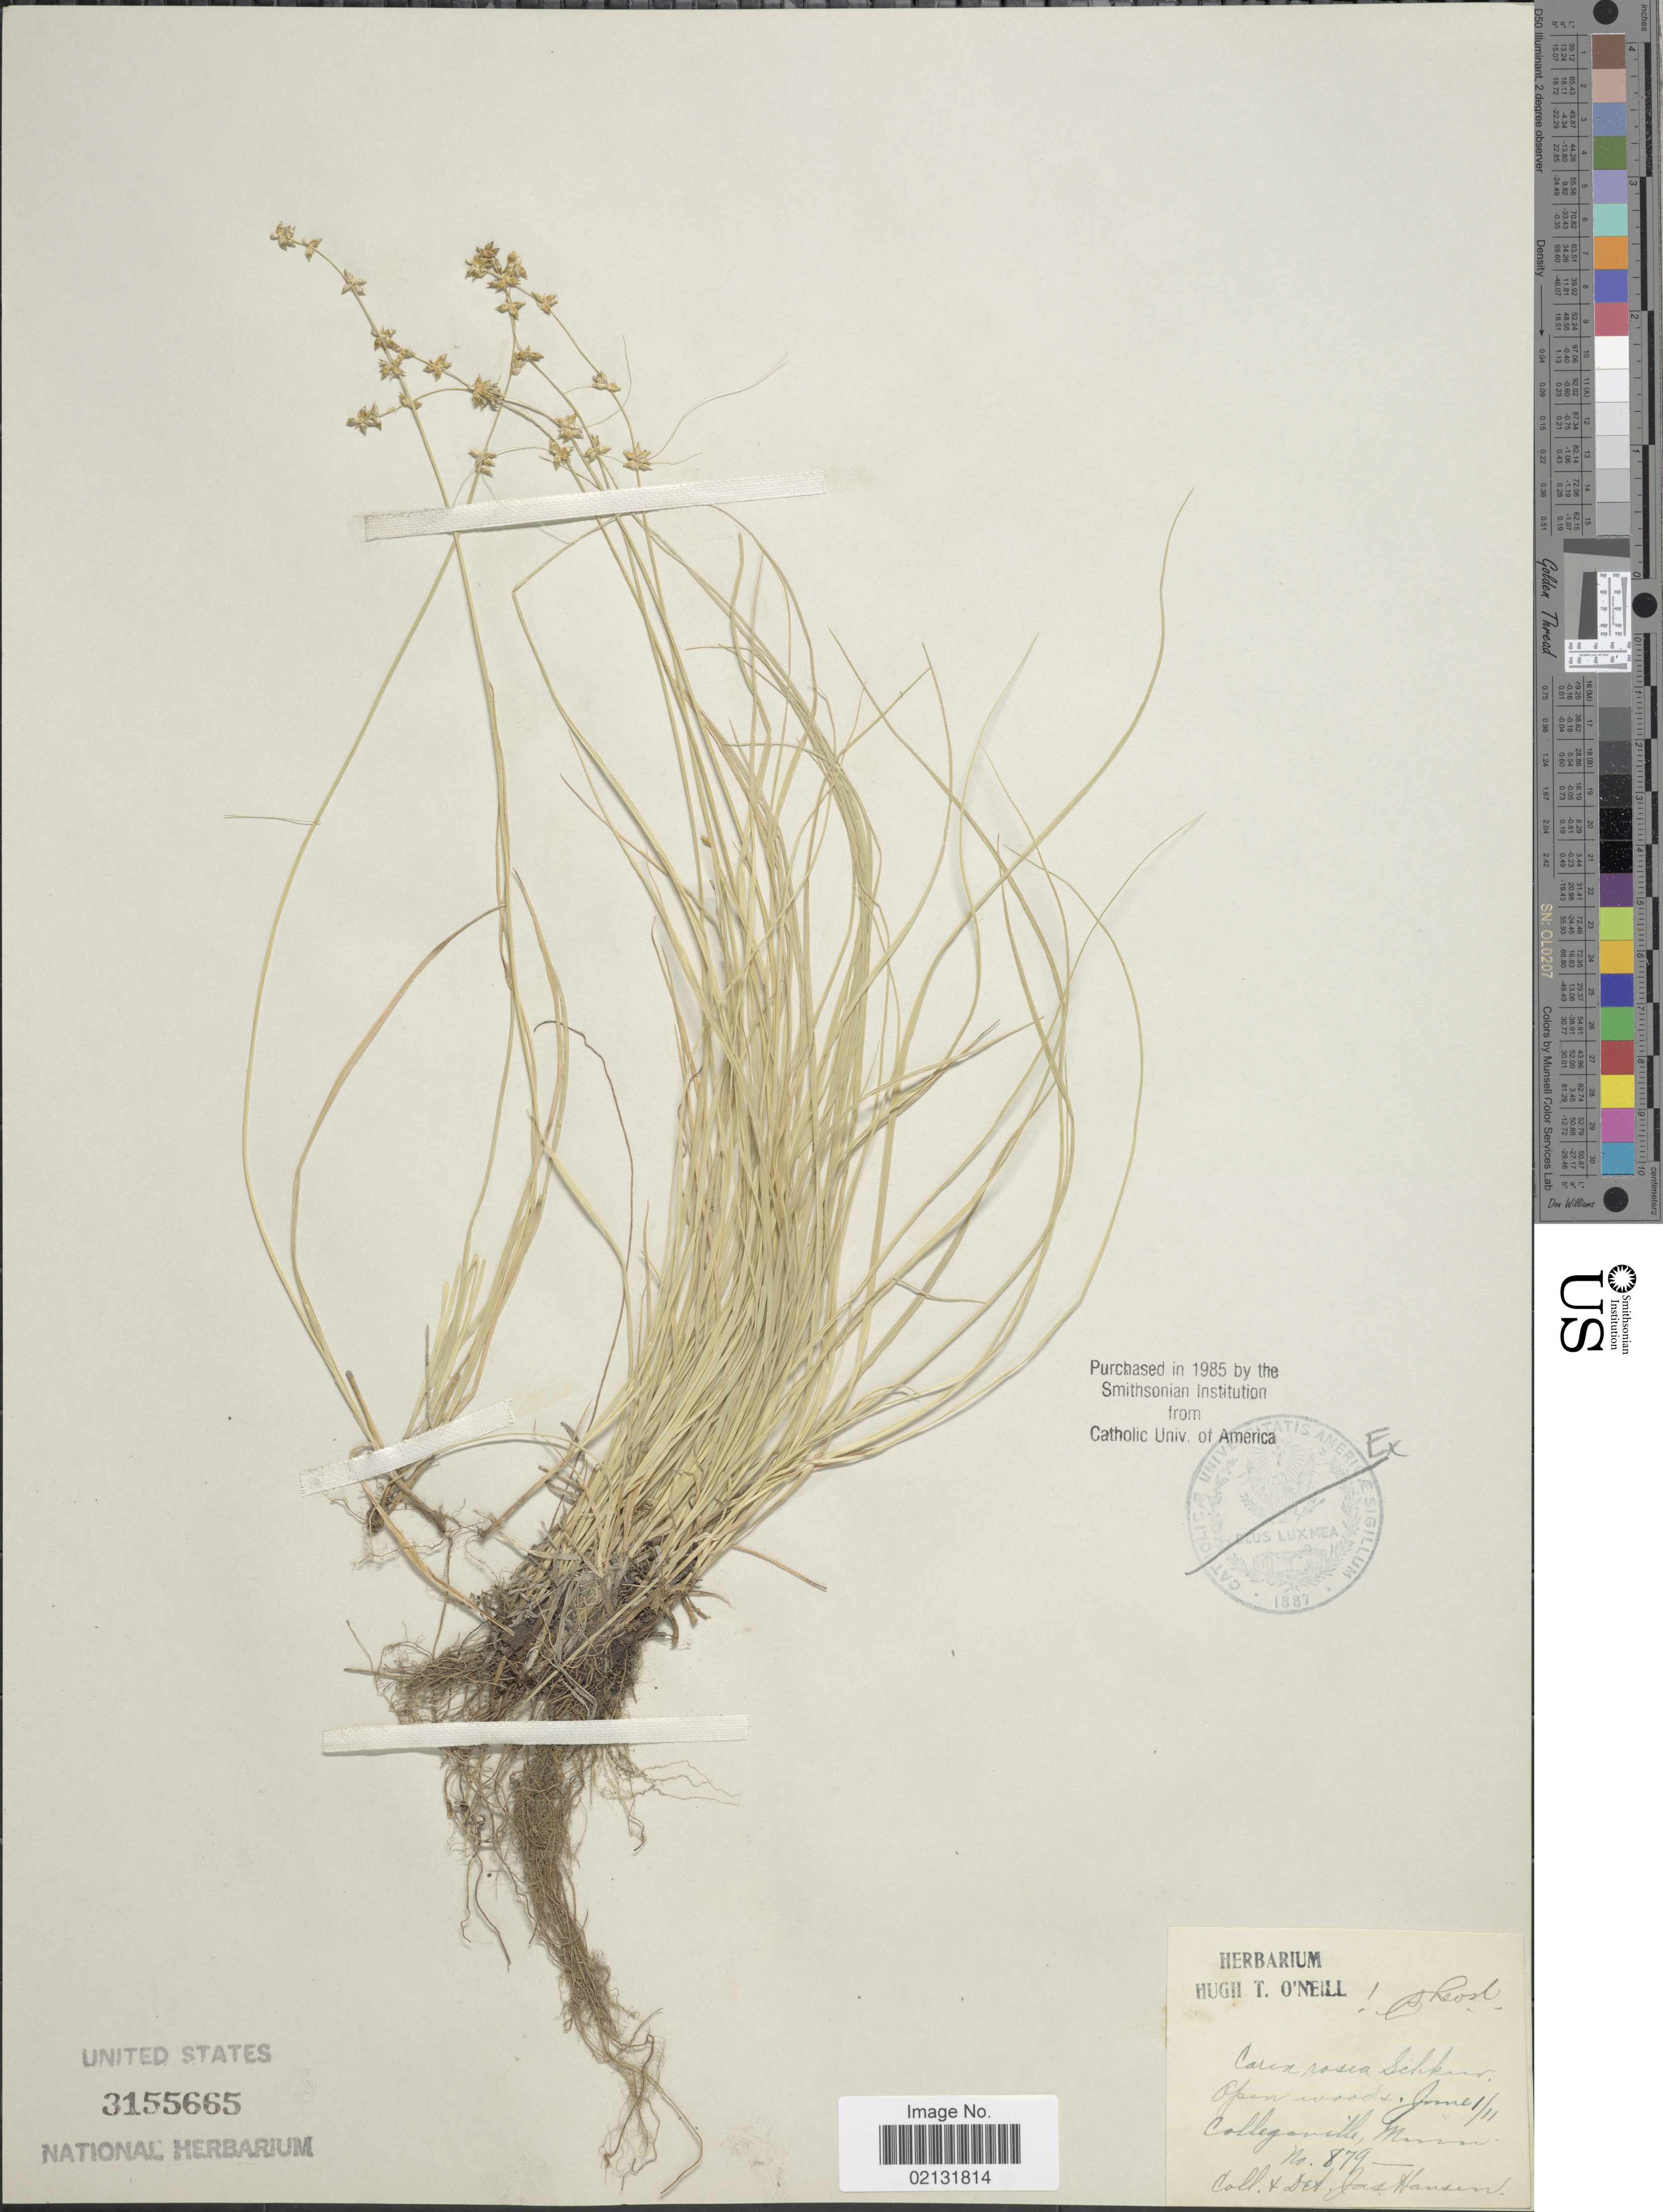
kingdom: Plantae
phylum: Tracheophyta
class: Liliopsida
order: Poales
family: Cyperaceae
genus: Carex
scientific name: Carex rosea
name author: Willd.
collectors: J. Hansen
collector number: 879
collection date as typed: Transcribed d/m/y: 1/6/11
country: United States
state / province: Minnesota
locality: Open woods, Collegeville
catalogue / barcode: US 3155665